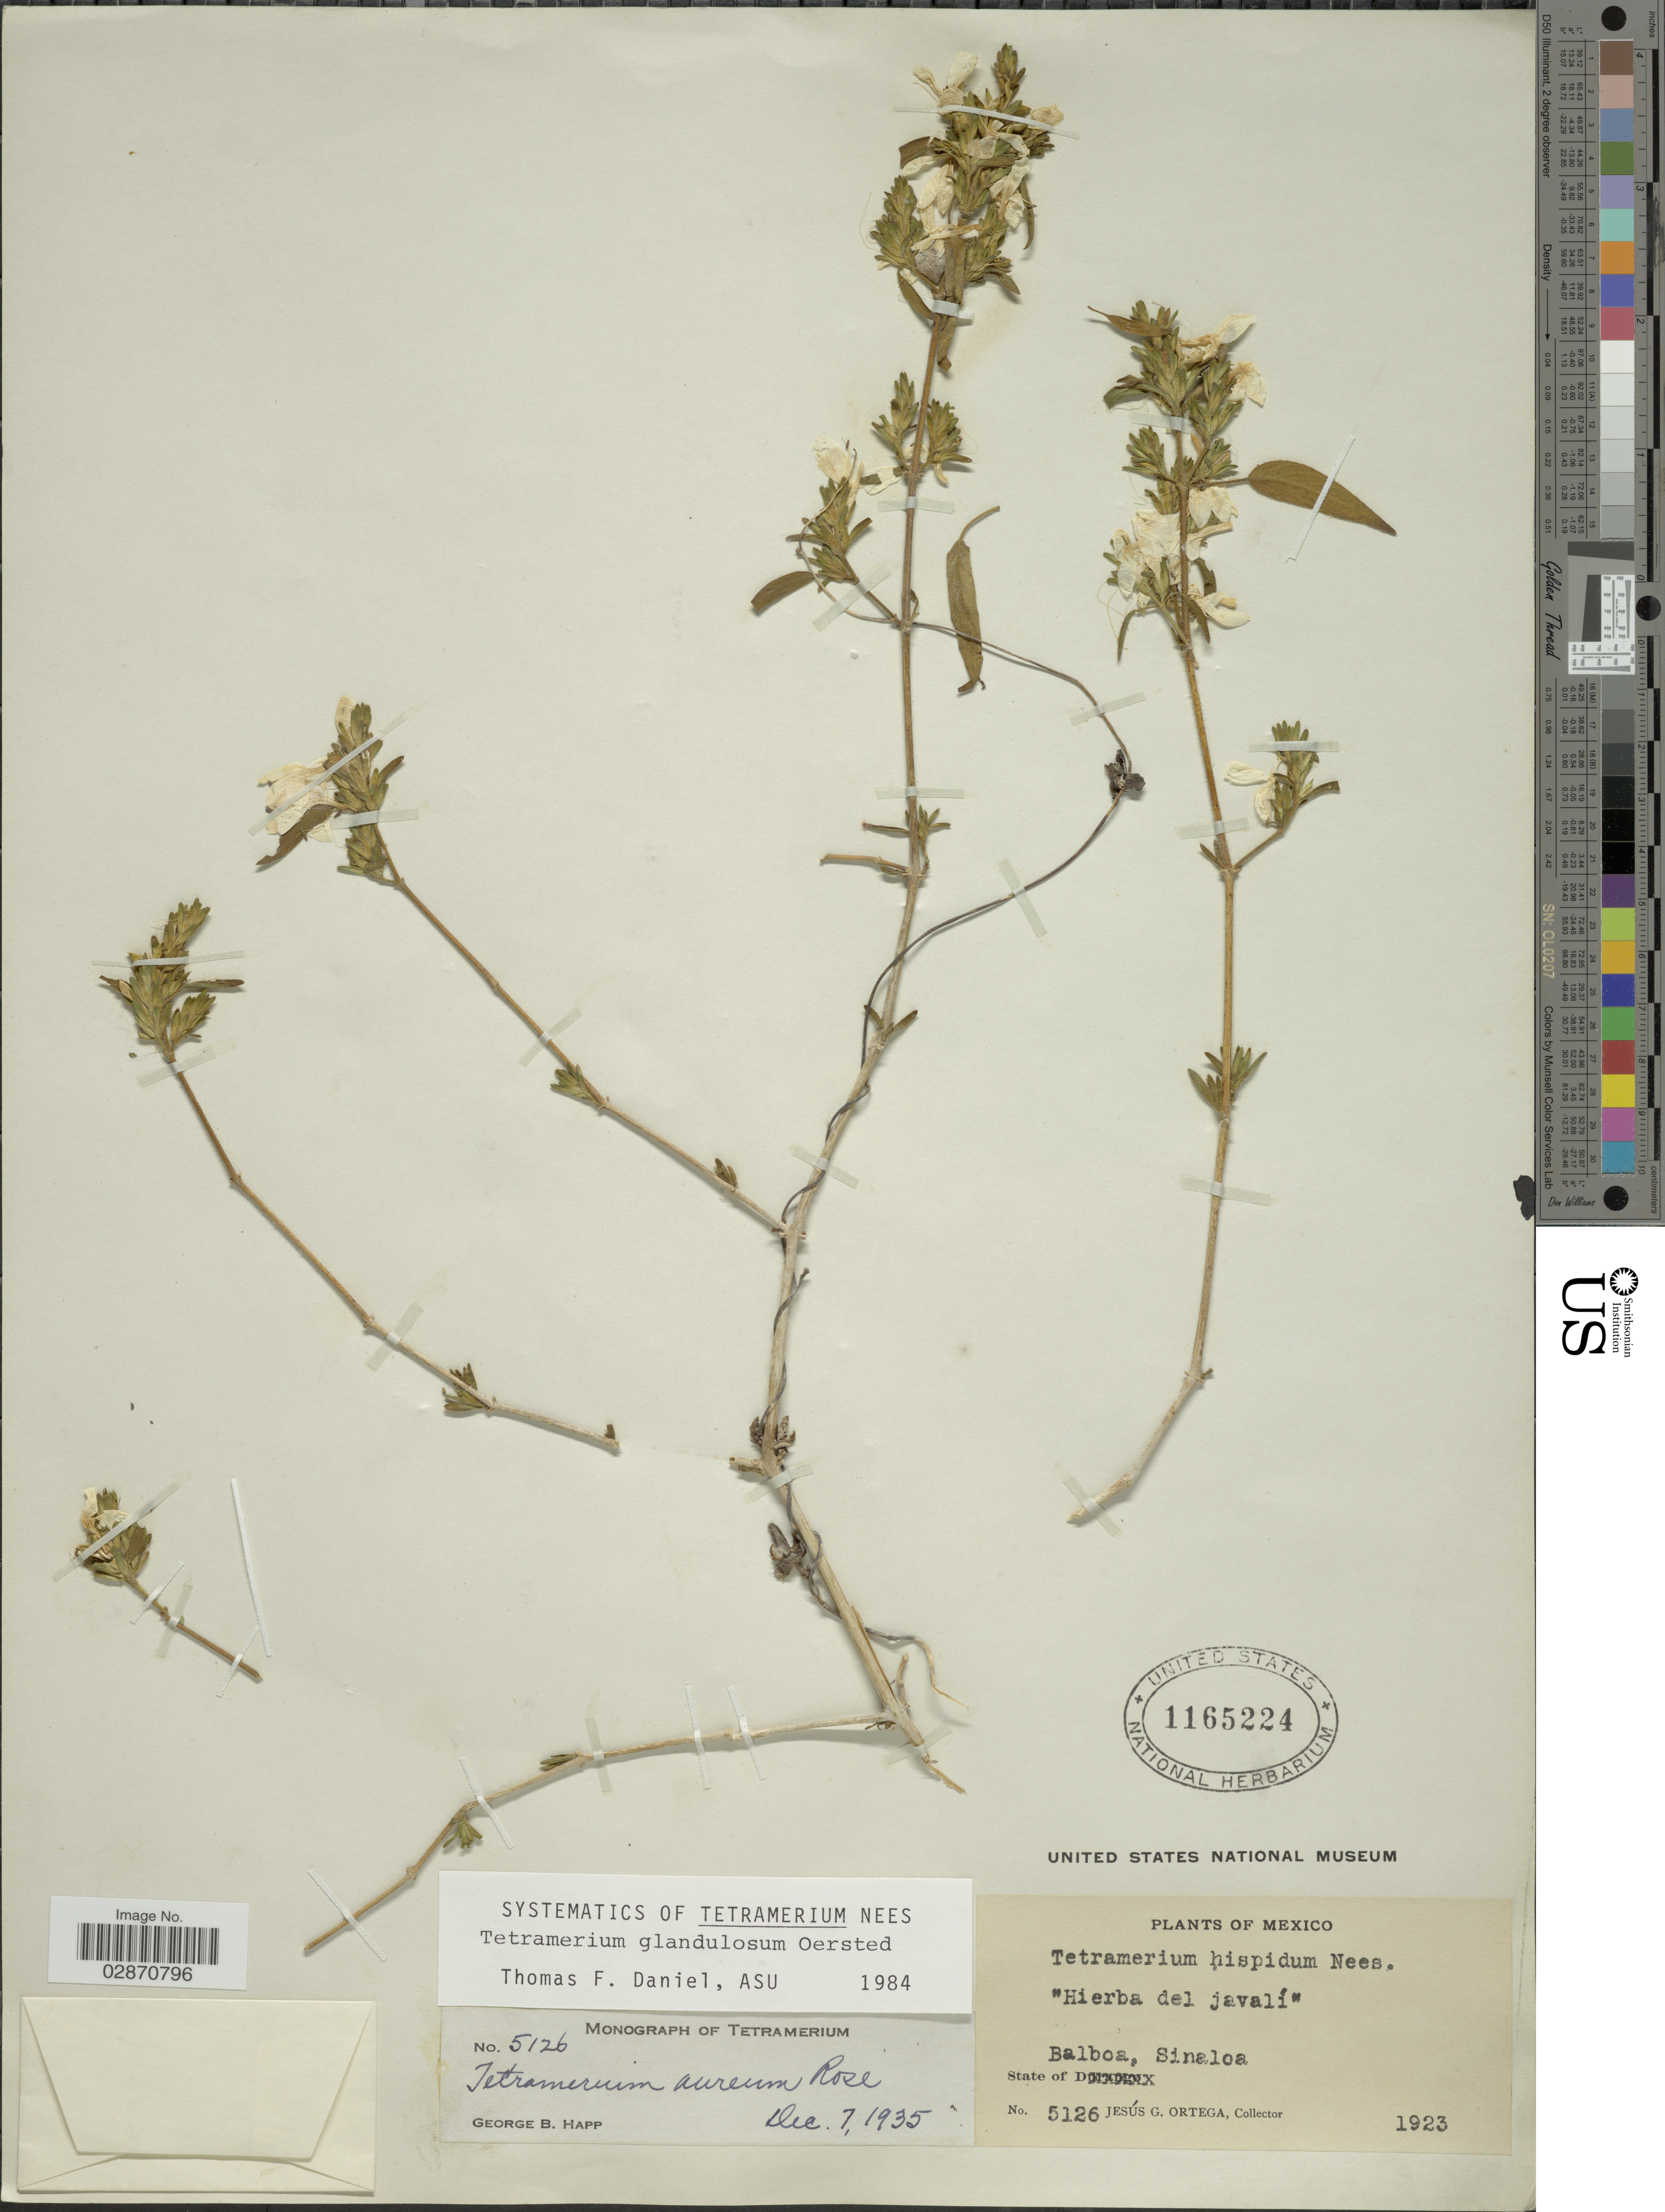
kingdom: Plantae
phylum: Tracheophyta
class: Magnoliopsida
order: Lamiales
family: Acanthaceae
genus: Tetramerium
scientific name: Tetramerium glandulosum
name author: Oerst.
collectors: J. Ortega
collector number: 5126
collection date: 1923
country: Mexico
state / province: Sinaloa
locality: Balboa.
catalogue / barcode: US 1165224